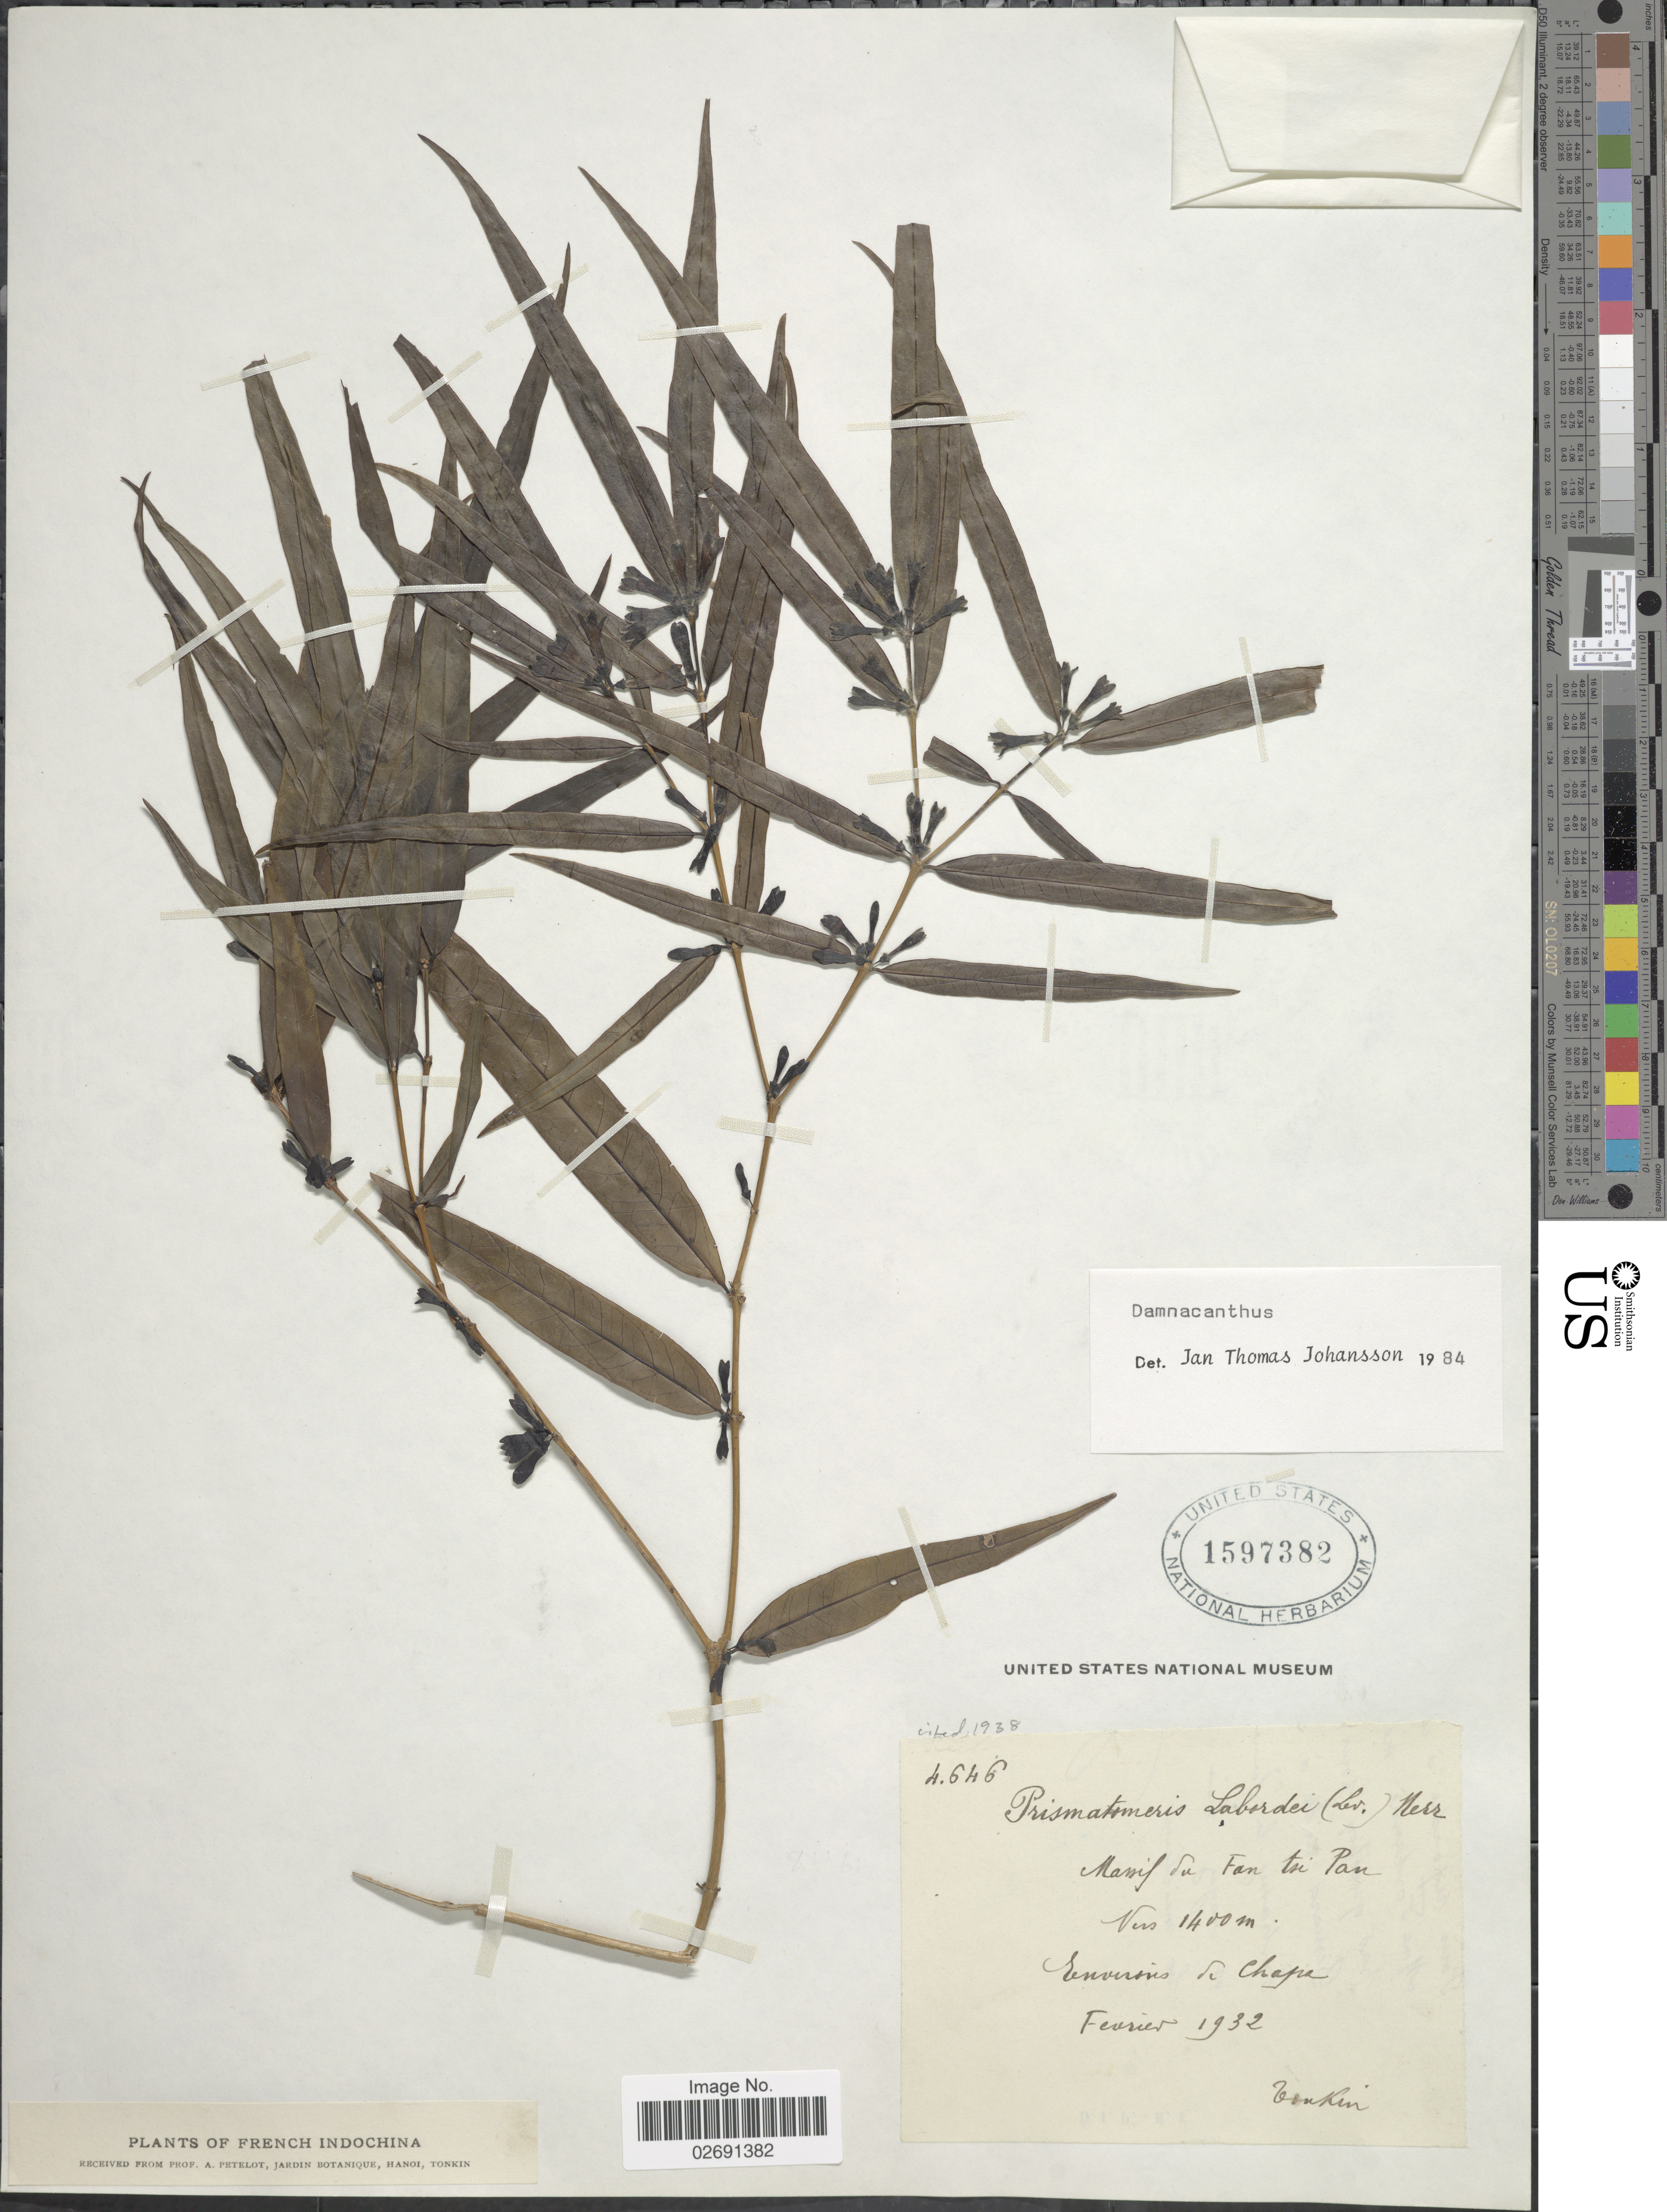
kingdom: Plantae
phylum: Tracheophyta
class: Magnoliopsida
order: Gentianales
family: Rubiaceae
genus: Damnacanthus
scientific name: Damnacanthus labordei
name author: (H. Lév.) H.S. Lo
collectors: A. Petelot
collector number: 4646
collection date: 1932-02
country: Vietnam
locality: French Indochina, Tonkin. Massif du Fan tsi Pan, Environs de Chapa.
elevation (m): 1400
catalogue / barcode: US 1597382